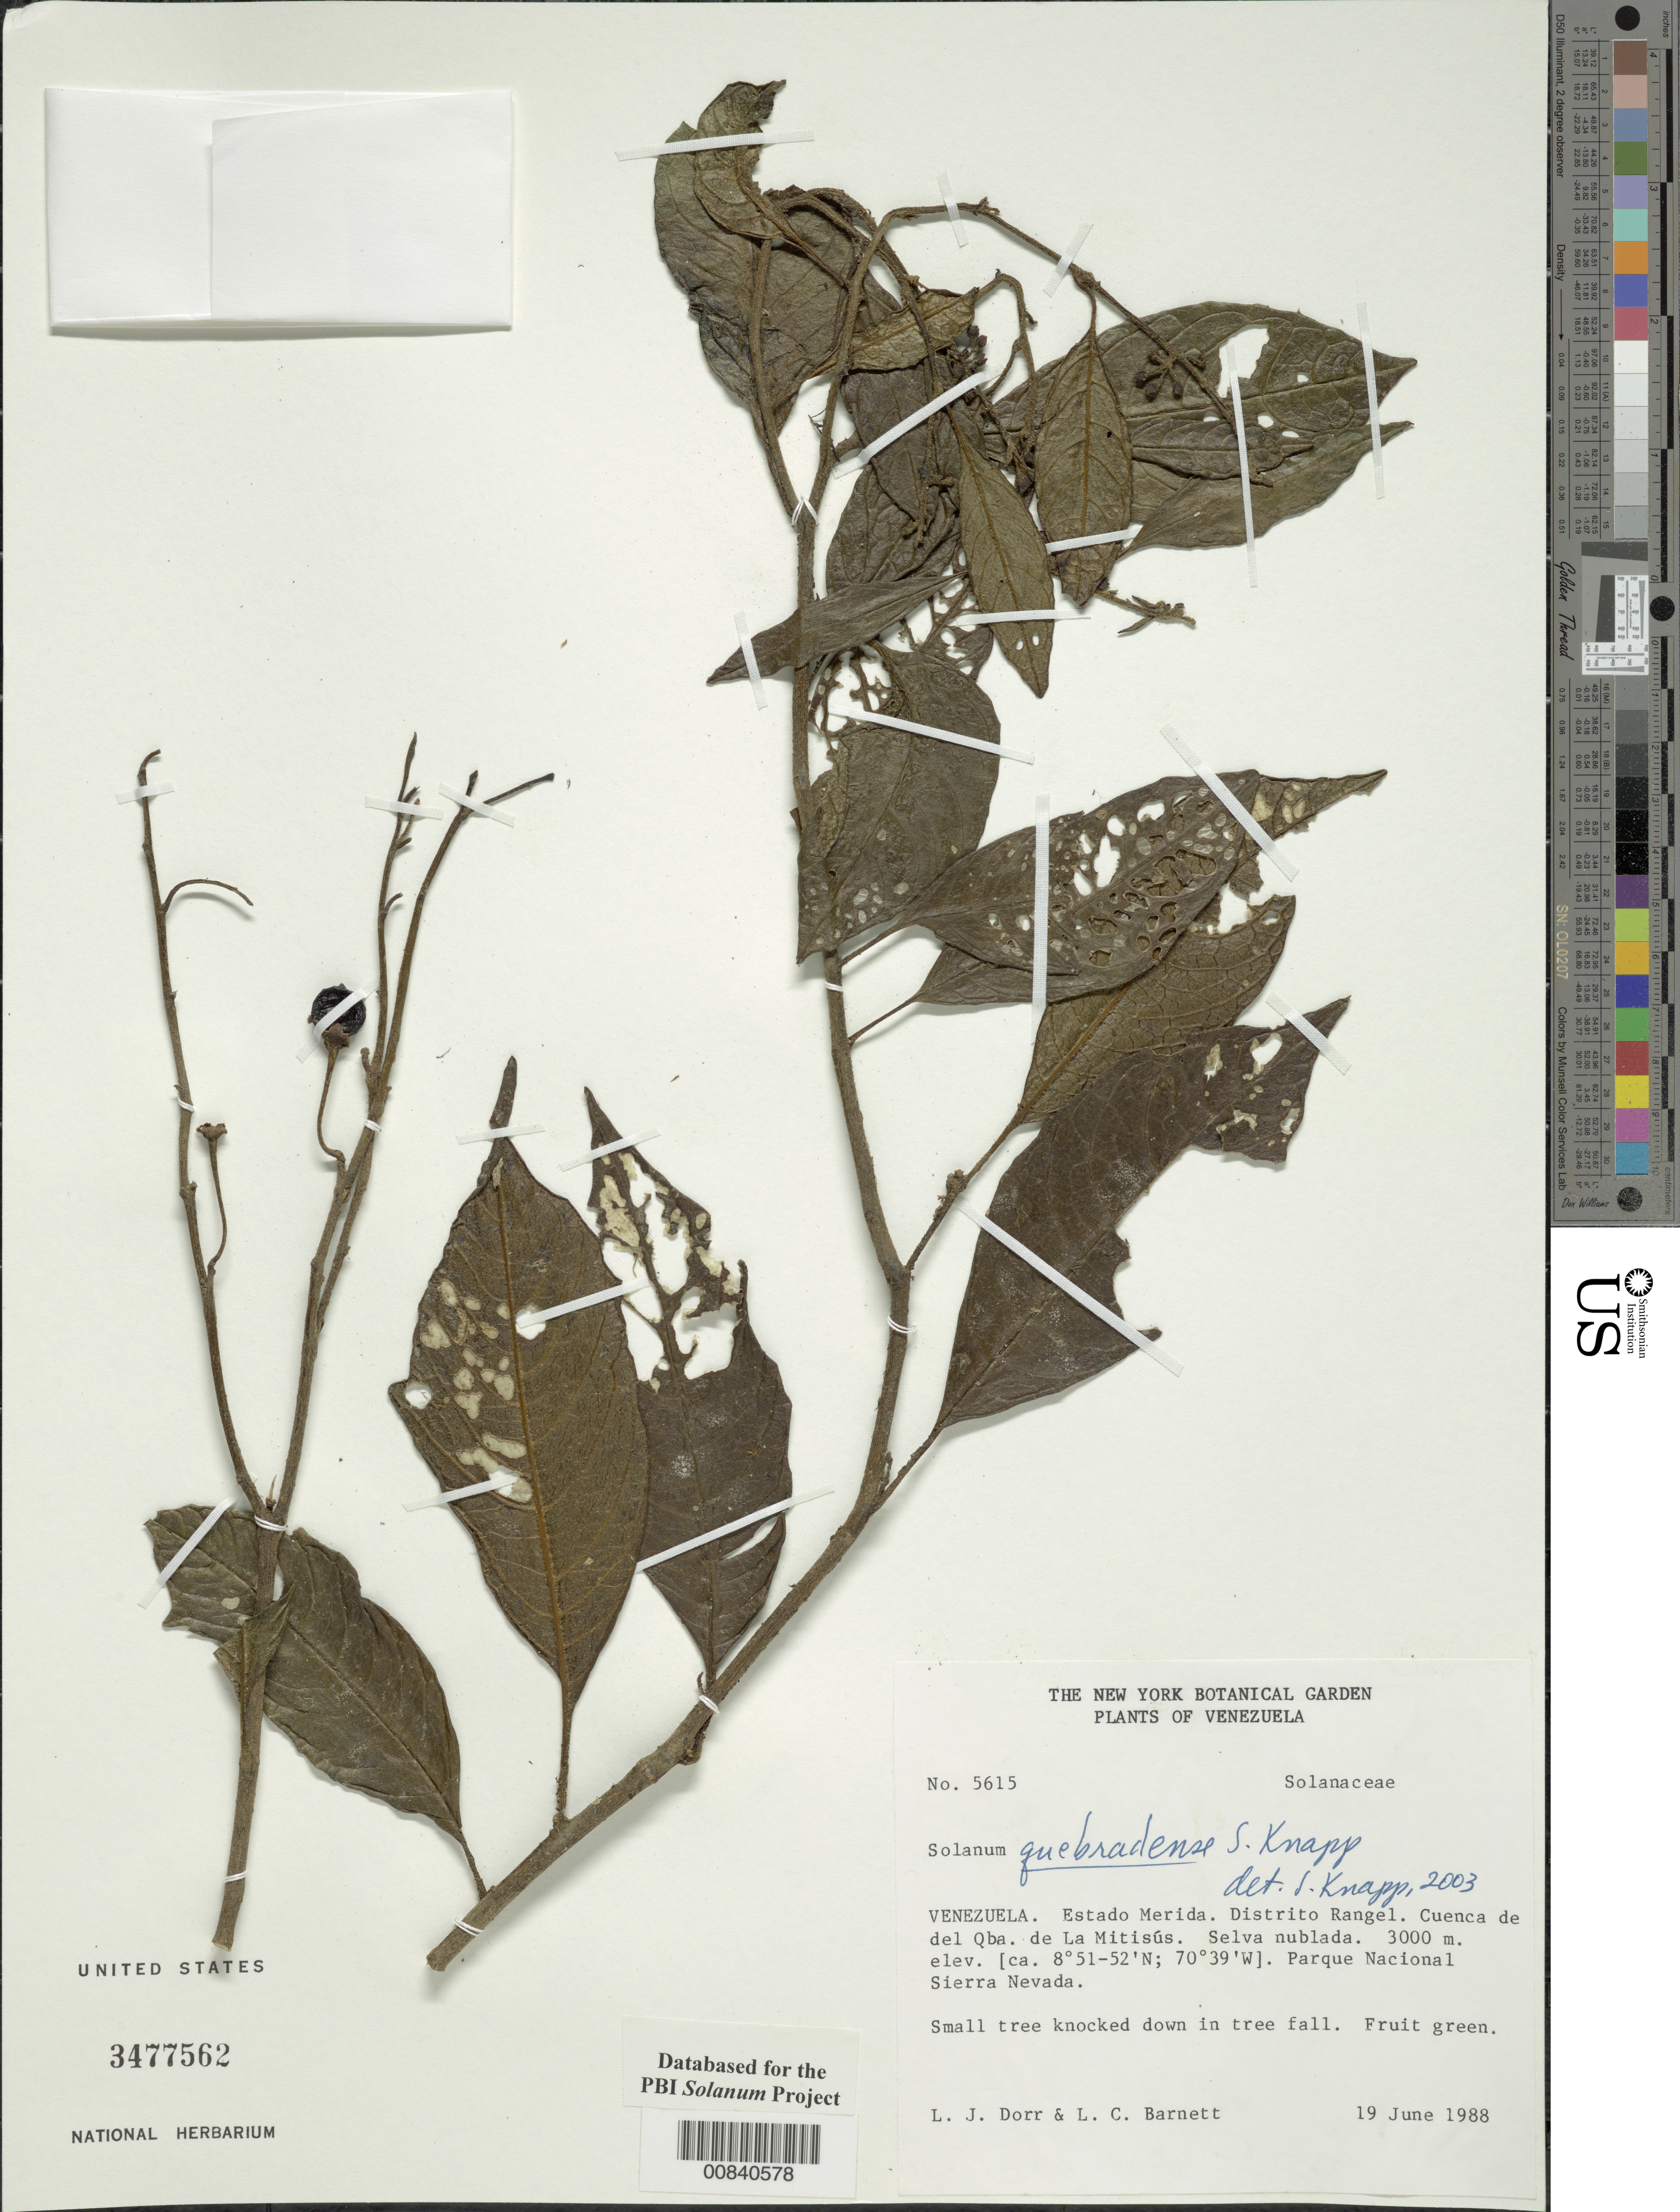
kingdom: Plantae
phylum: Tracheophyta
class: Magnoliopsida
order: Solanales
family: Solanaceae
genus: Solanum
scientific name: Solanum quebradense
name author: S. Knapp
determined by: Knapp, S. D.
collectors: L. J. Dorr & L. C. Barnett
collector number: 5615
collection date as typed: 19 Jun 1988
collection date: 1988-06-19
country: Venezuela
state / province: Mérida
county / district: Rangel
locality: Qba. de La Mitisús. Parque Nacional Sierra Nevada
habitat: Selva nublada.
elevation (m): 3000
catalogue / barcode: US 3477562